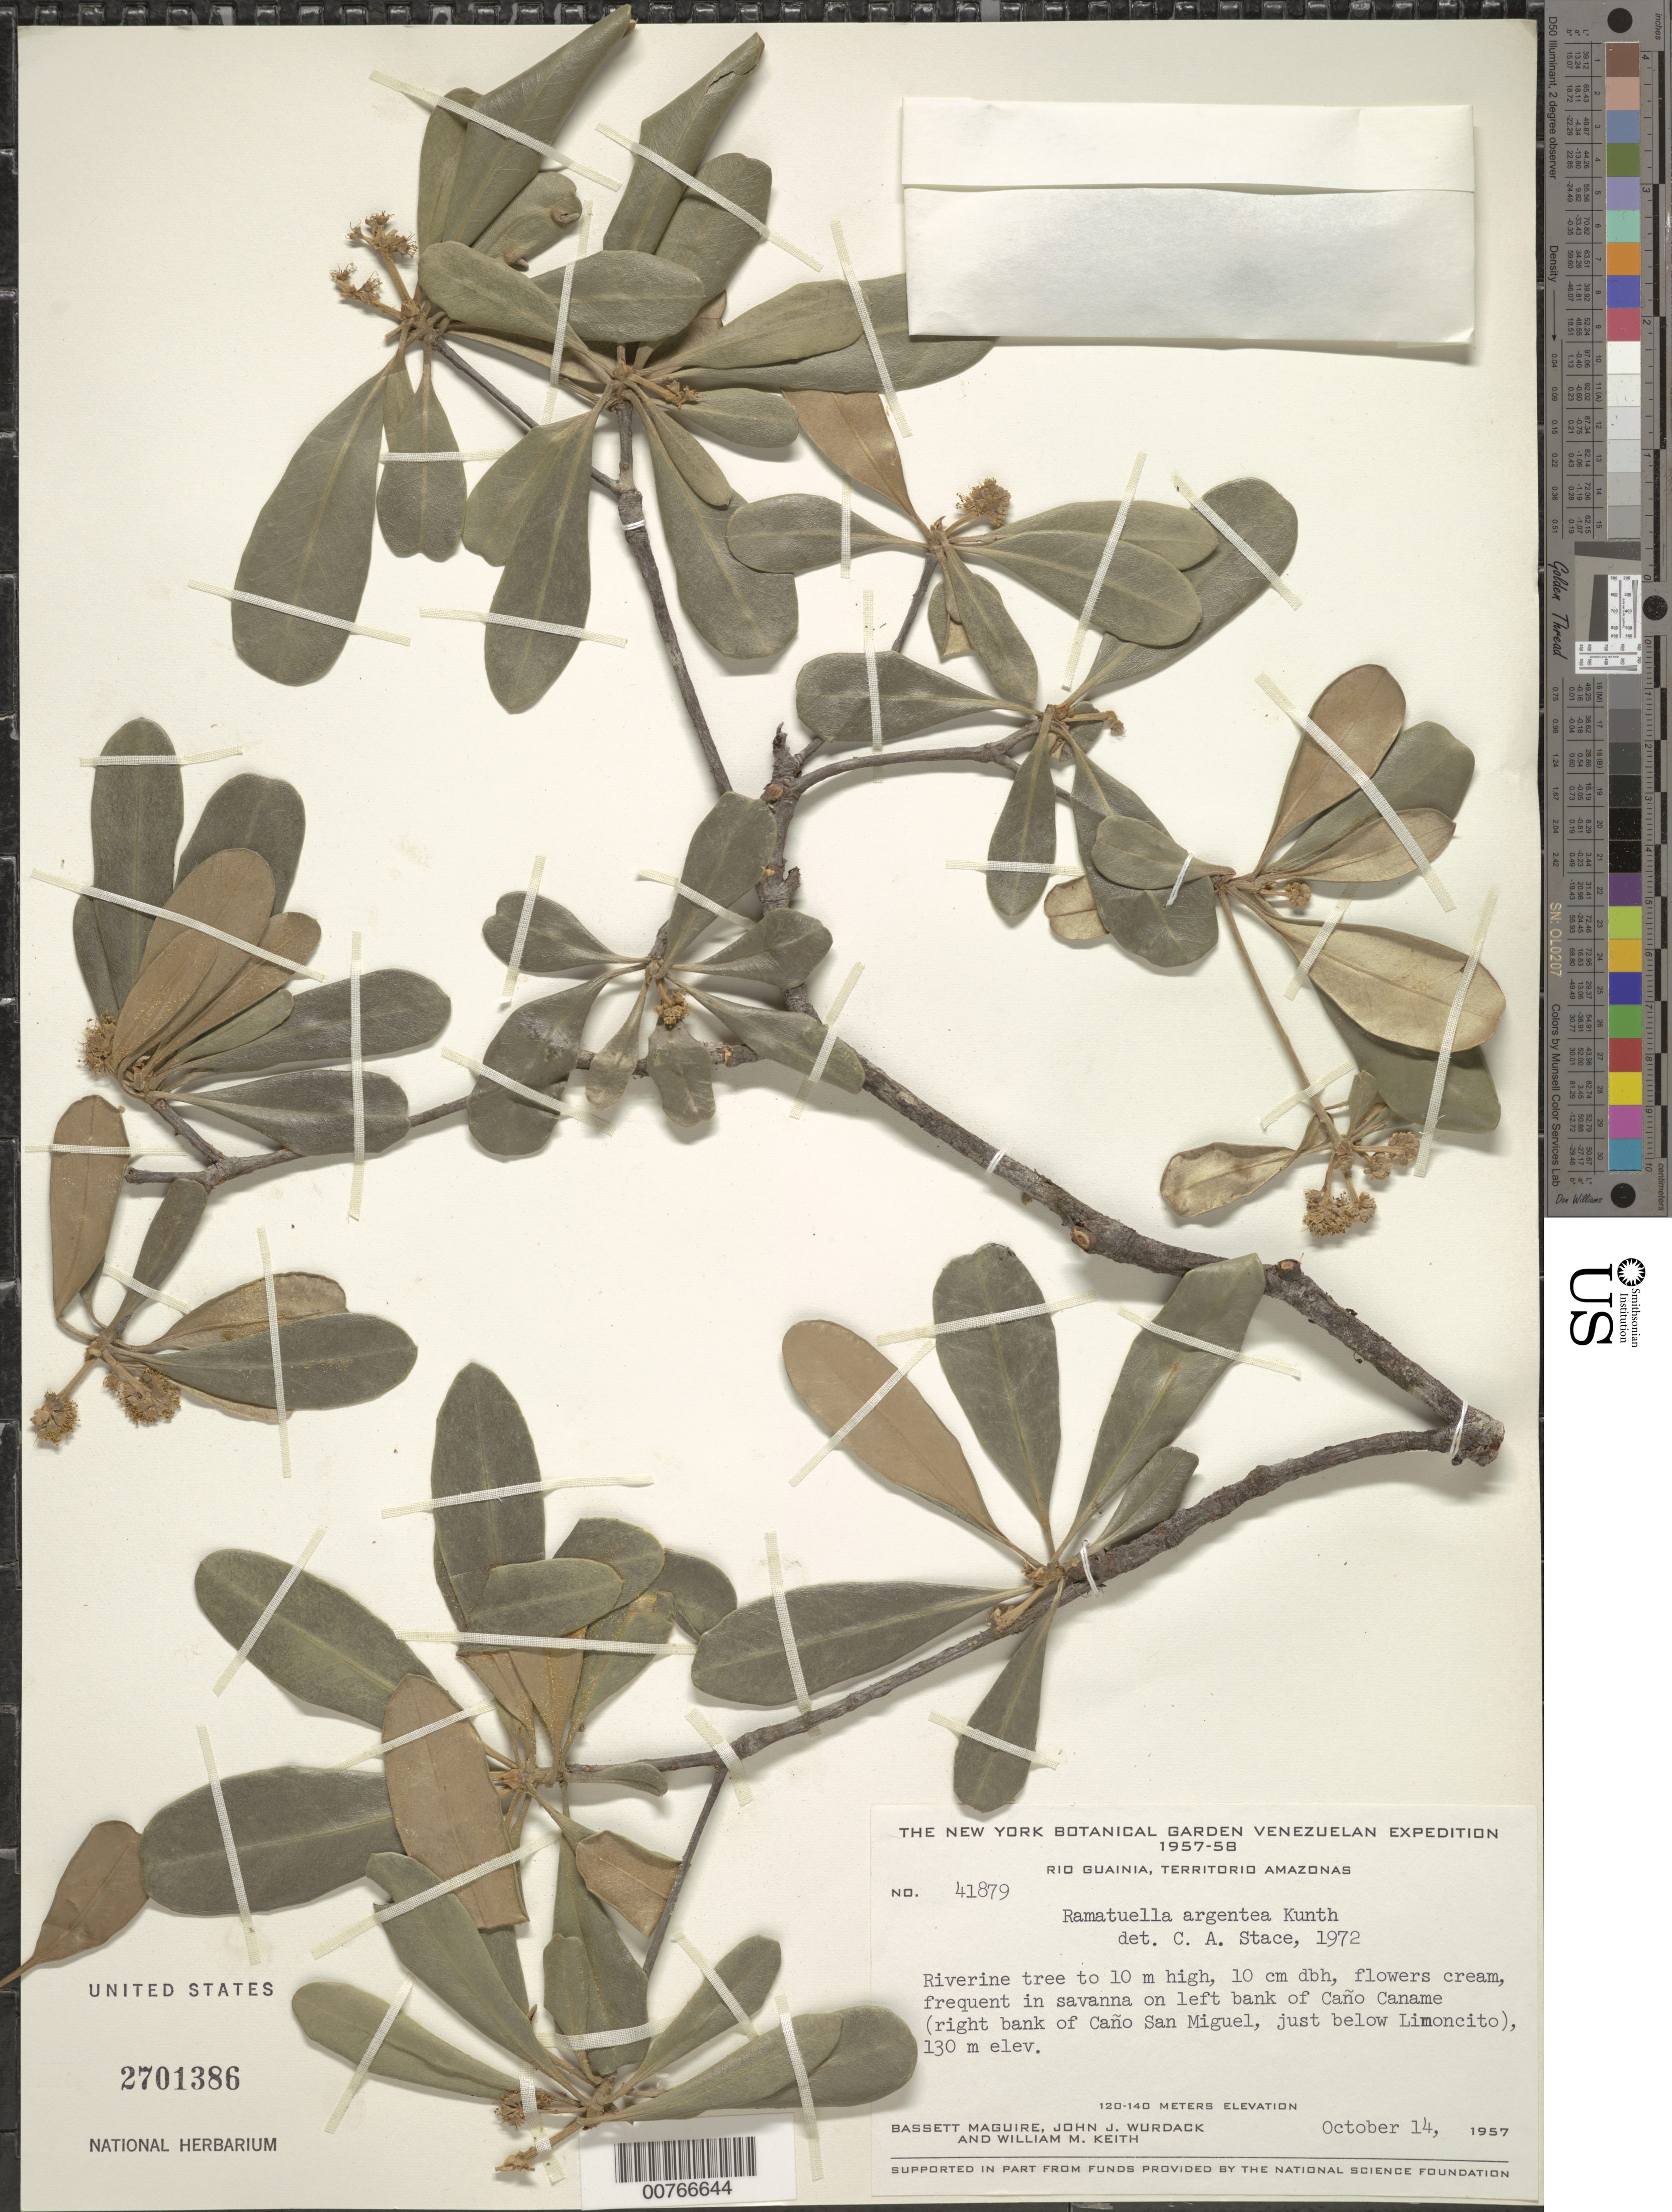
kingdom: Plantae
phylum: Tracheophyta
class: Magnoliopsida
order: Myrtales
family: Combretaceae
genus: Terminalia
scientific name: Terminalia ramatuella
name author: Alwan & Stace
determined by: Stace, C. A.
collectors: B. Maguire, J. J. Wurdack & W. Keith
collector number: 41879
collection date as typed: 14-Oct-57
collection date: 1957-10-14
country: Venezuela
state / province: Amazonas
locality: Río Guainía, Caño Caname, right bank of Caño San Miguel, below Limoncito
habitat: Savanna on riverbank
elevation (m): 130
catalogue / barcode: US 2701386